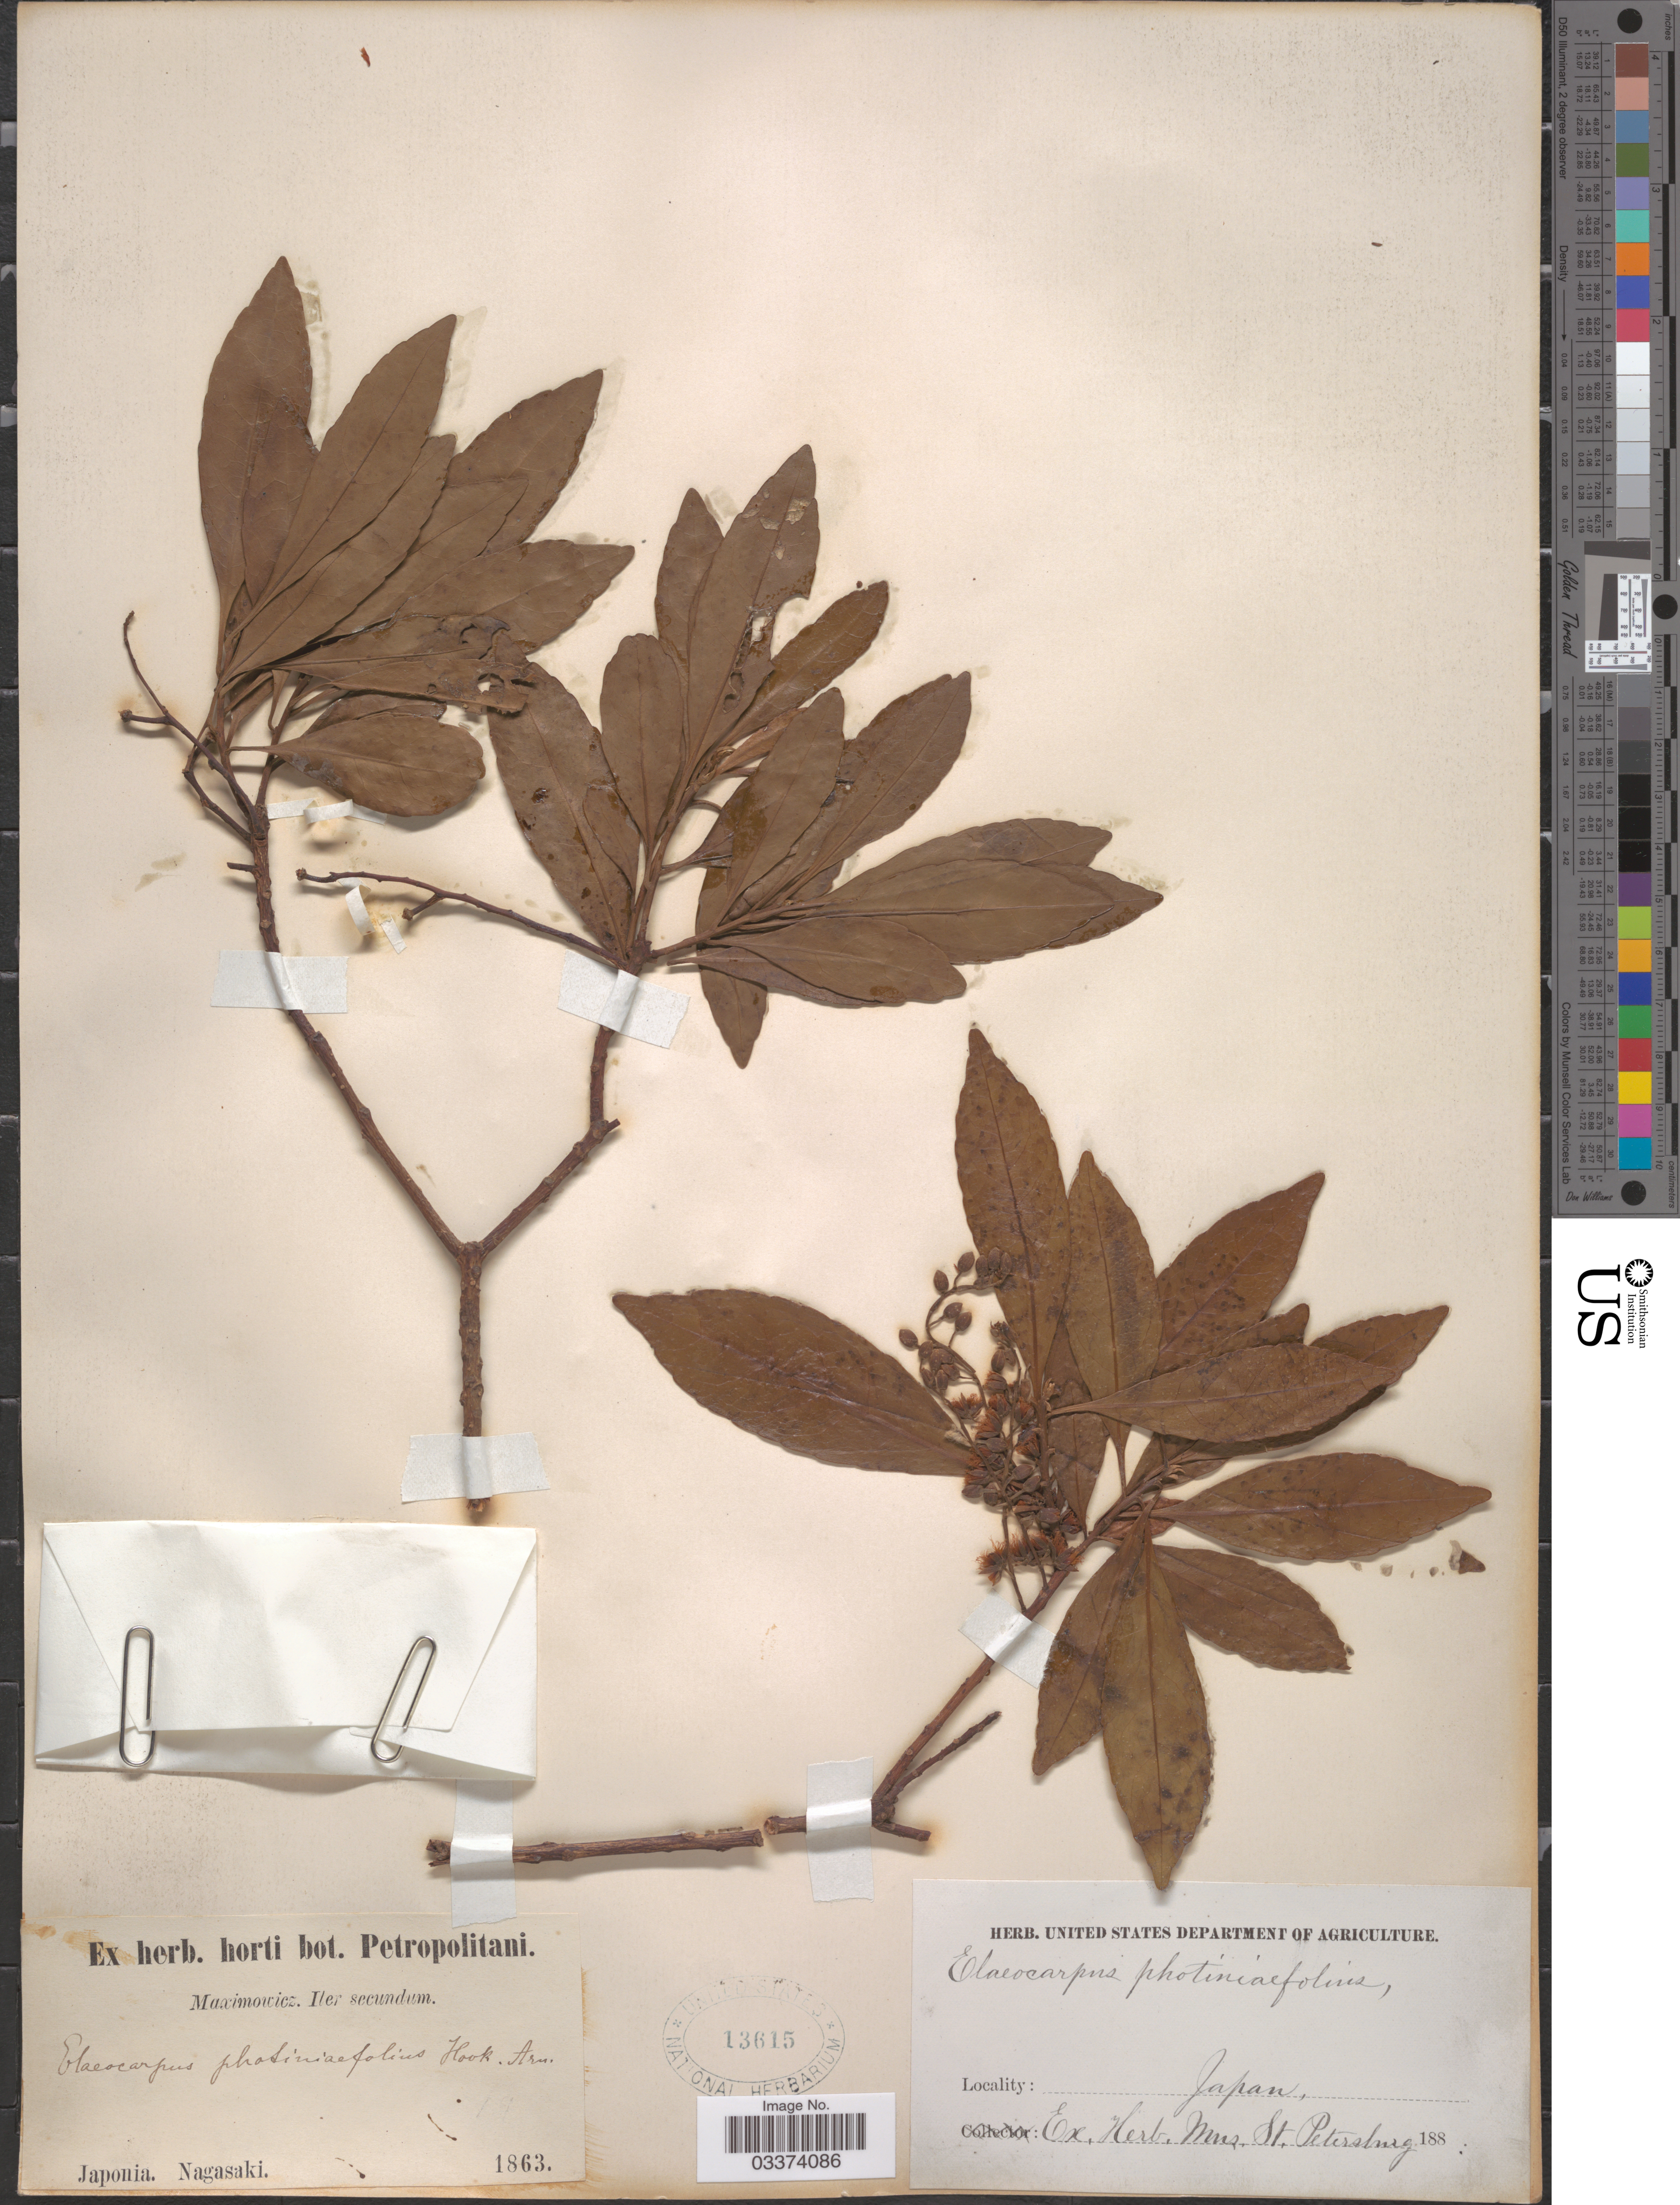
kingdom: Plantae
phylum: Tracheophyta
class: Magnoliopsida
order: Oxalidales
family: Elaeocarpaceae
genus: Elaeocarpus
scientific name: Elaeocarpus decipiens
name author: F.B. Forbes & Hemsl.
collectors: Maximowicz, --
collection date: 1863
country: Japan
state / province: Nagasaki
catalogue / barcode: US 13615